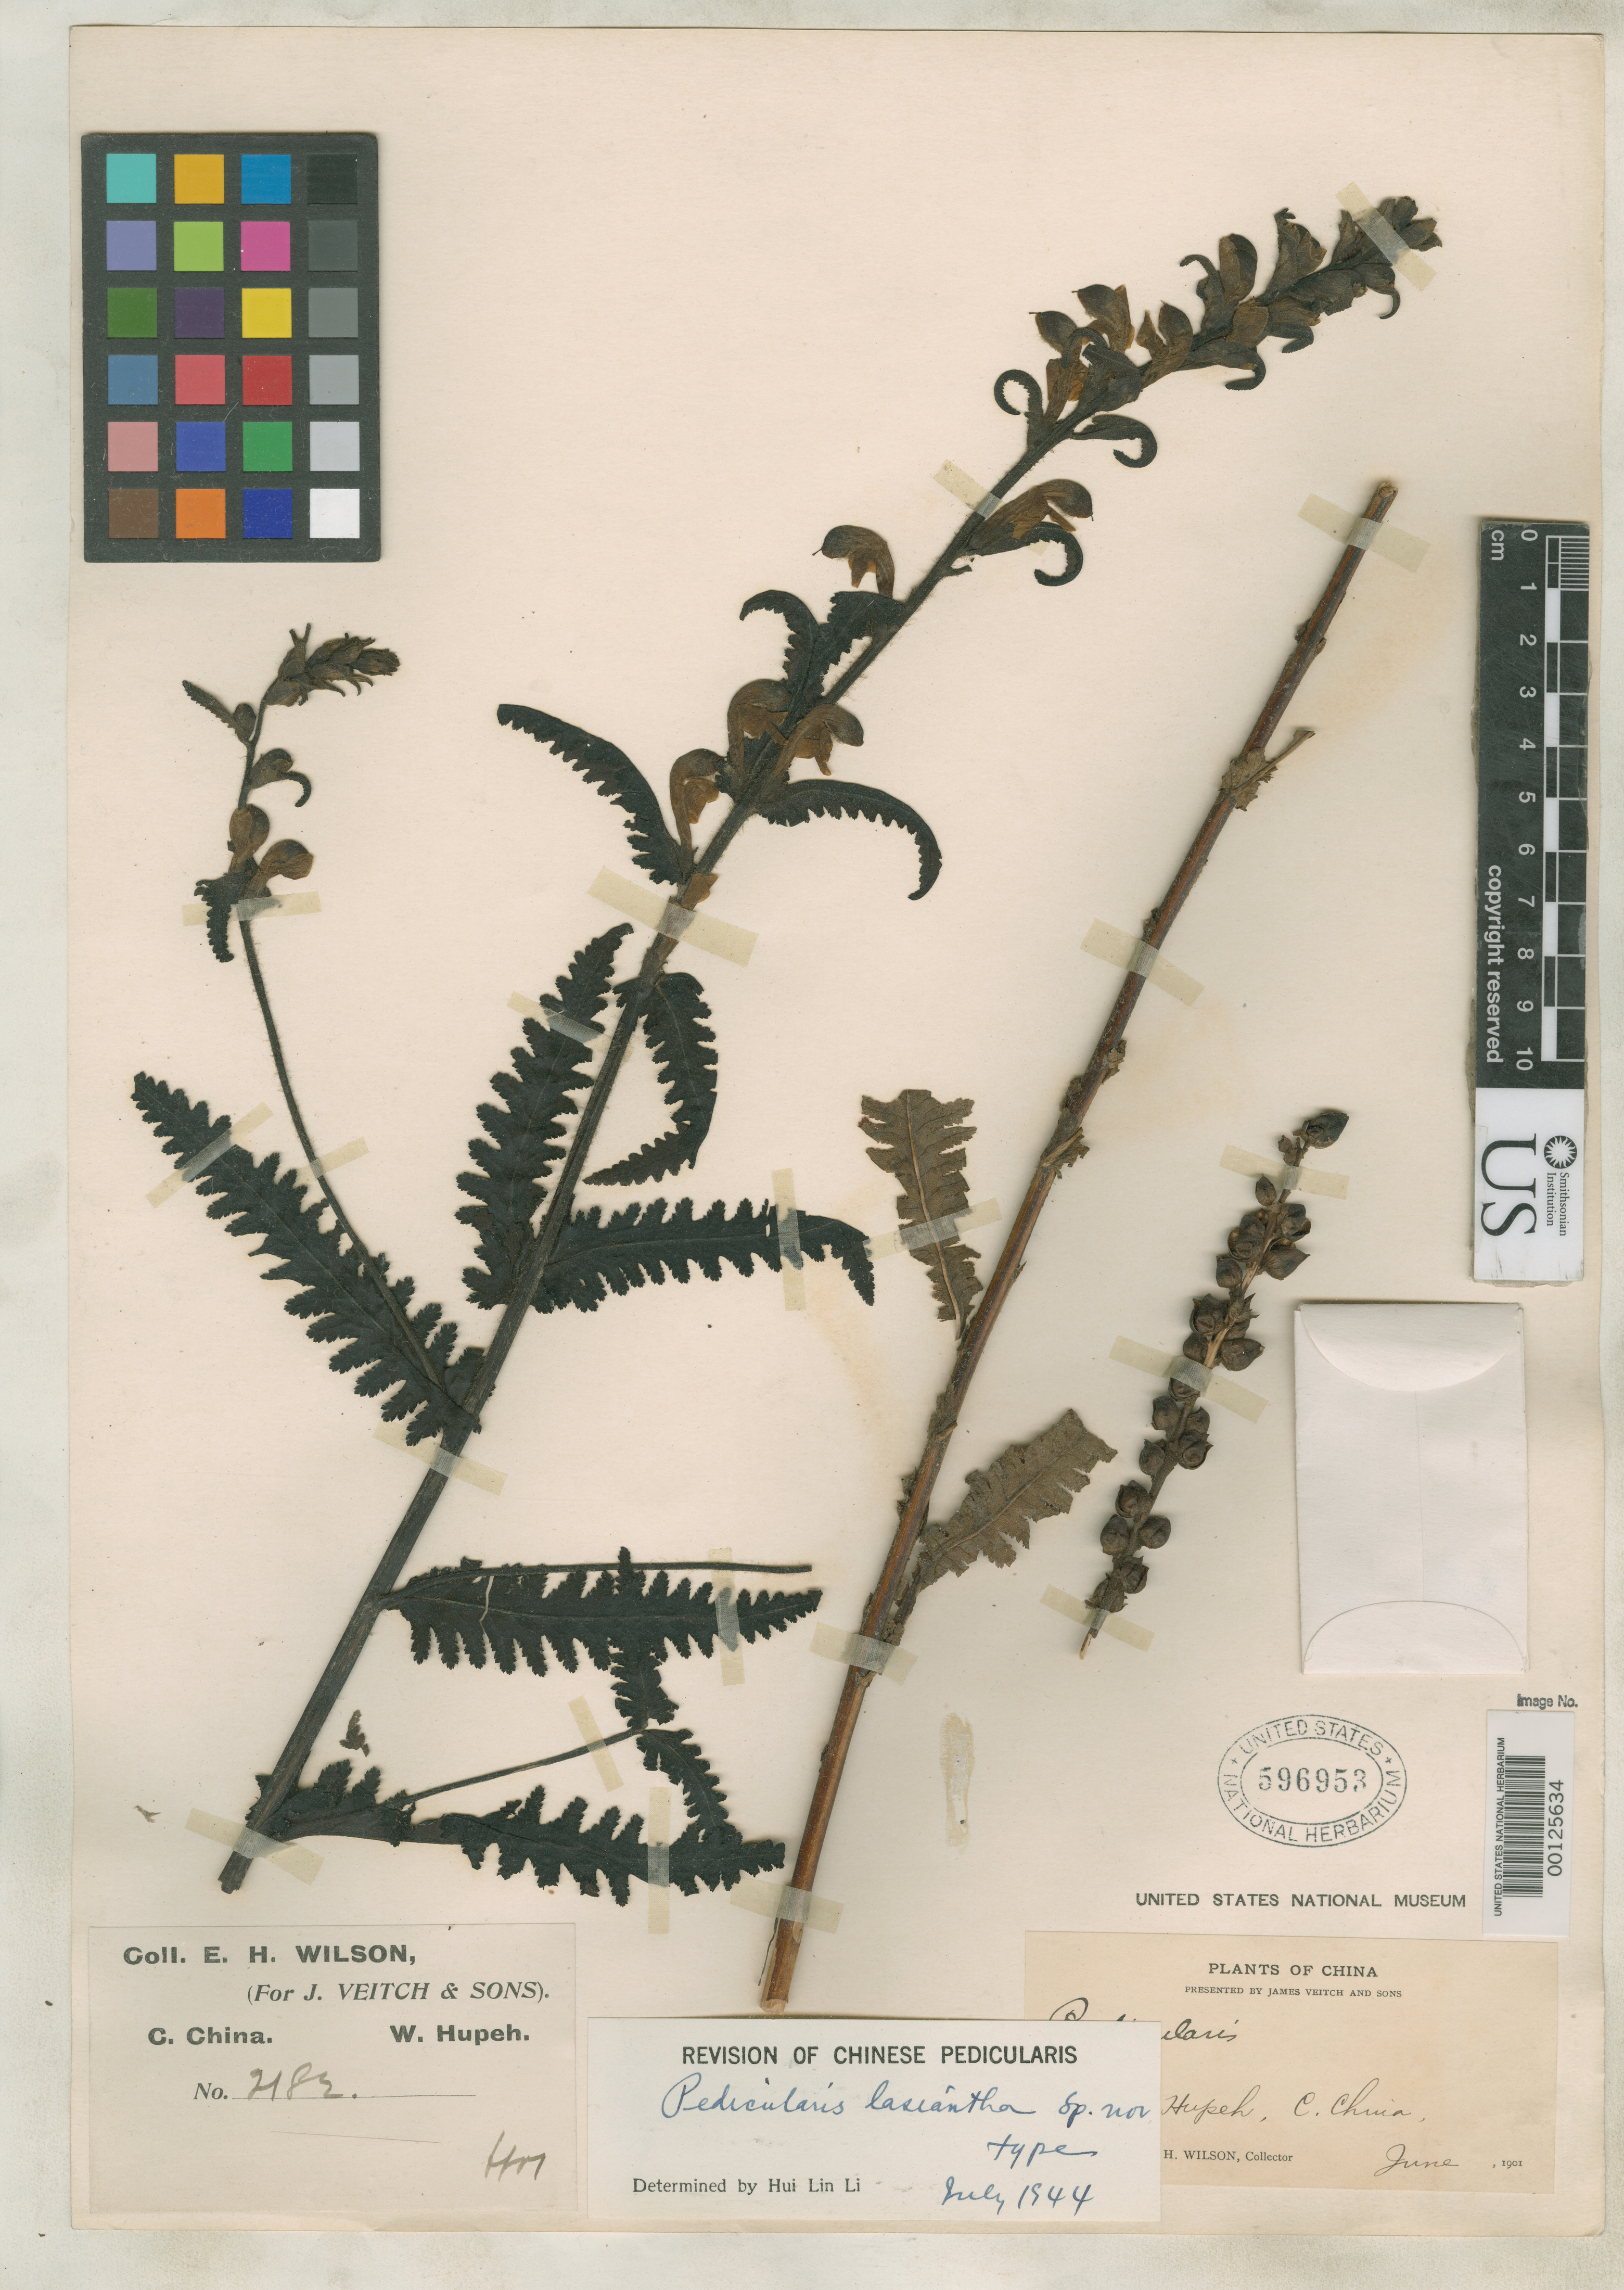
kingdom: Plantae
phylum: Tracheophyta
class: Magnoliopsida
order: Lamiales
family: Orobanchaceae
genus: Pedicularis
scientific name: Pedicularis lasiantha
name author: H.L. Li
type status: Holotype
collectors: E. H. Wilson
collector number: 2182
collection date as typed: Jun 1901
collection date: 1901-06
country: China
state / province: Hubei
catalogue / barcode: US 596953